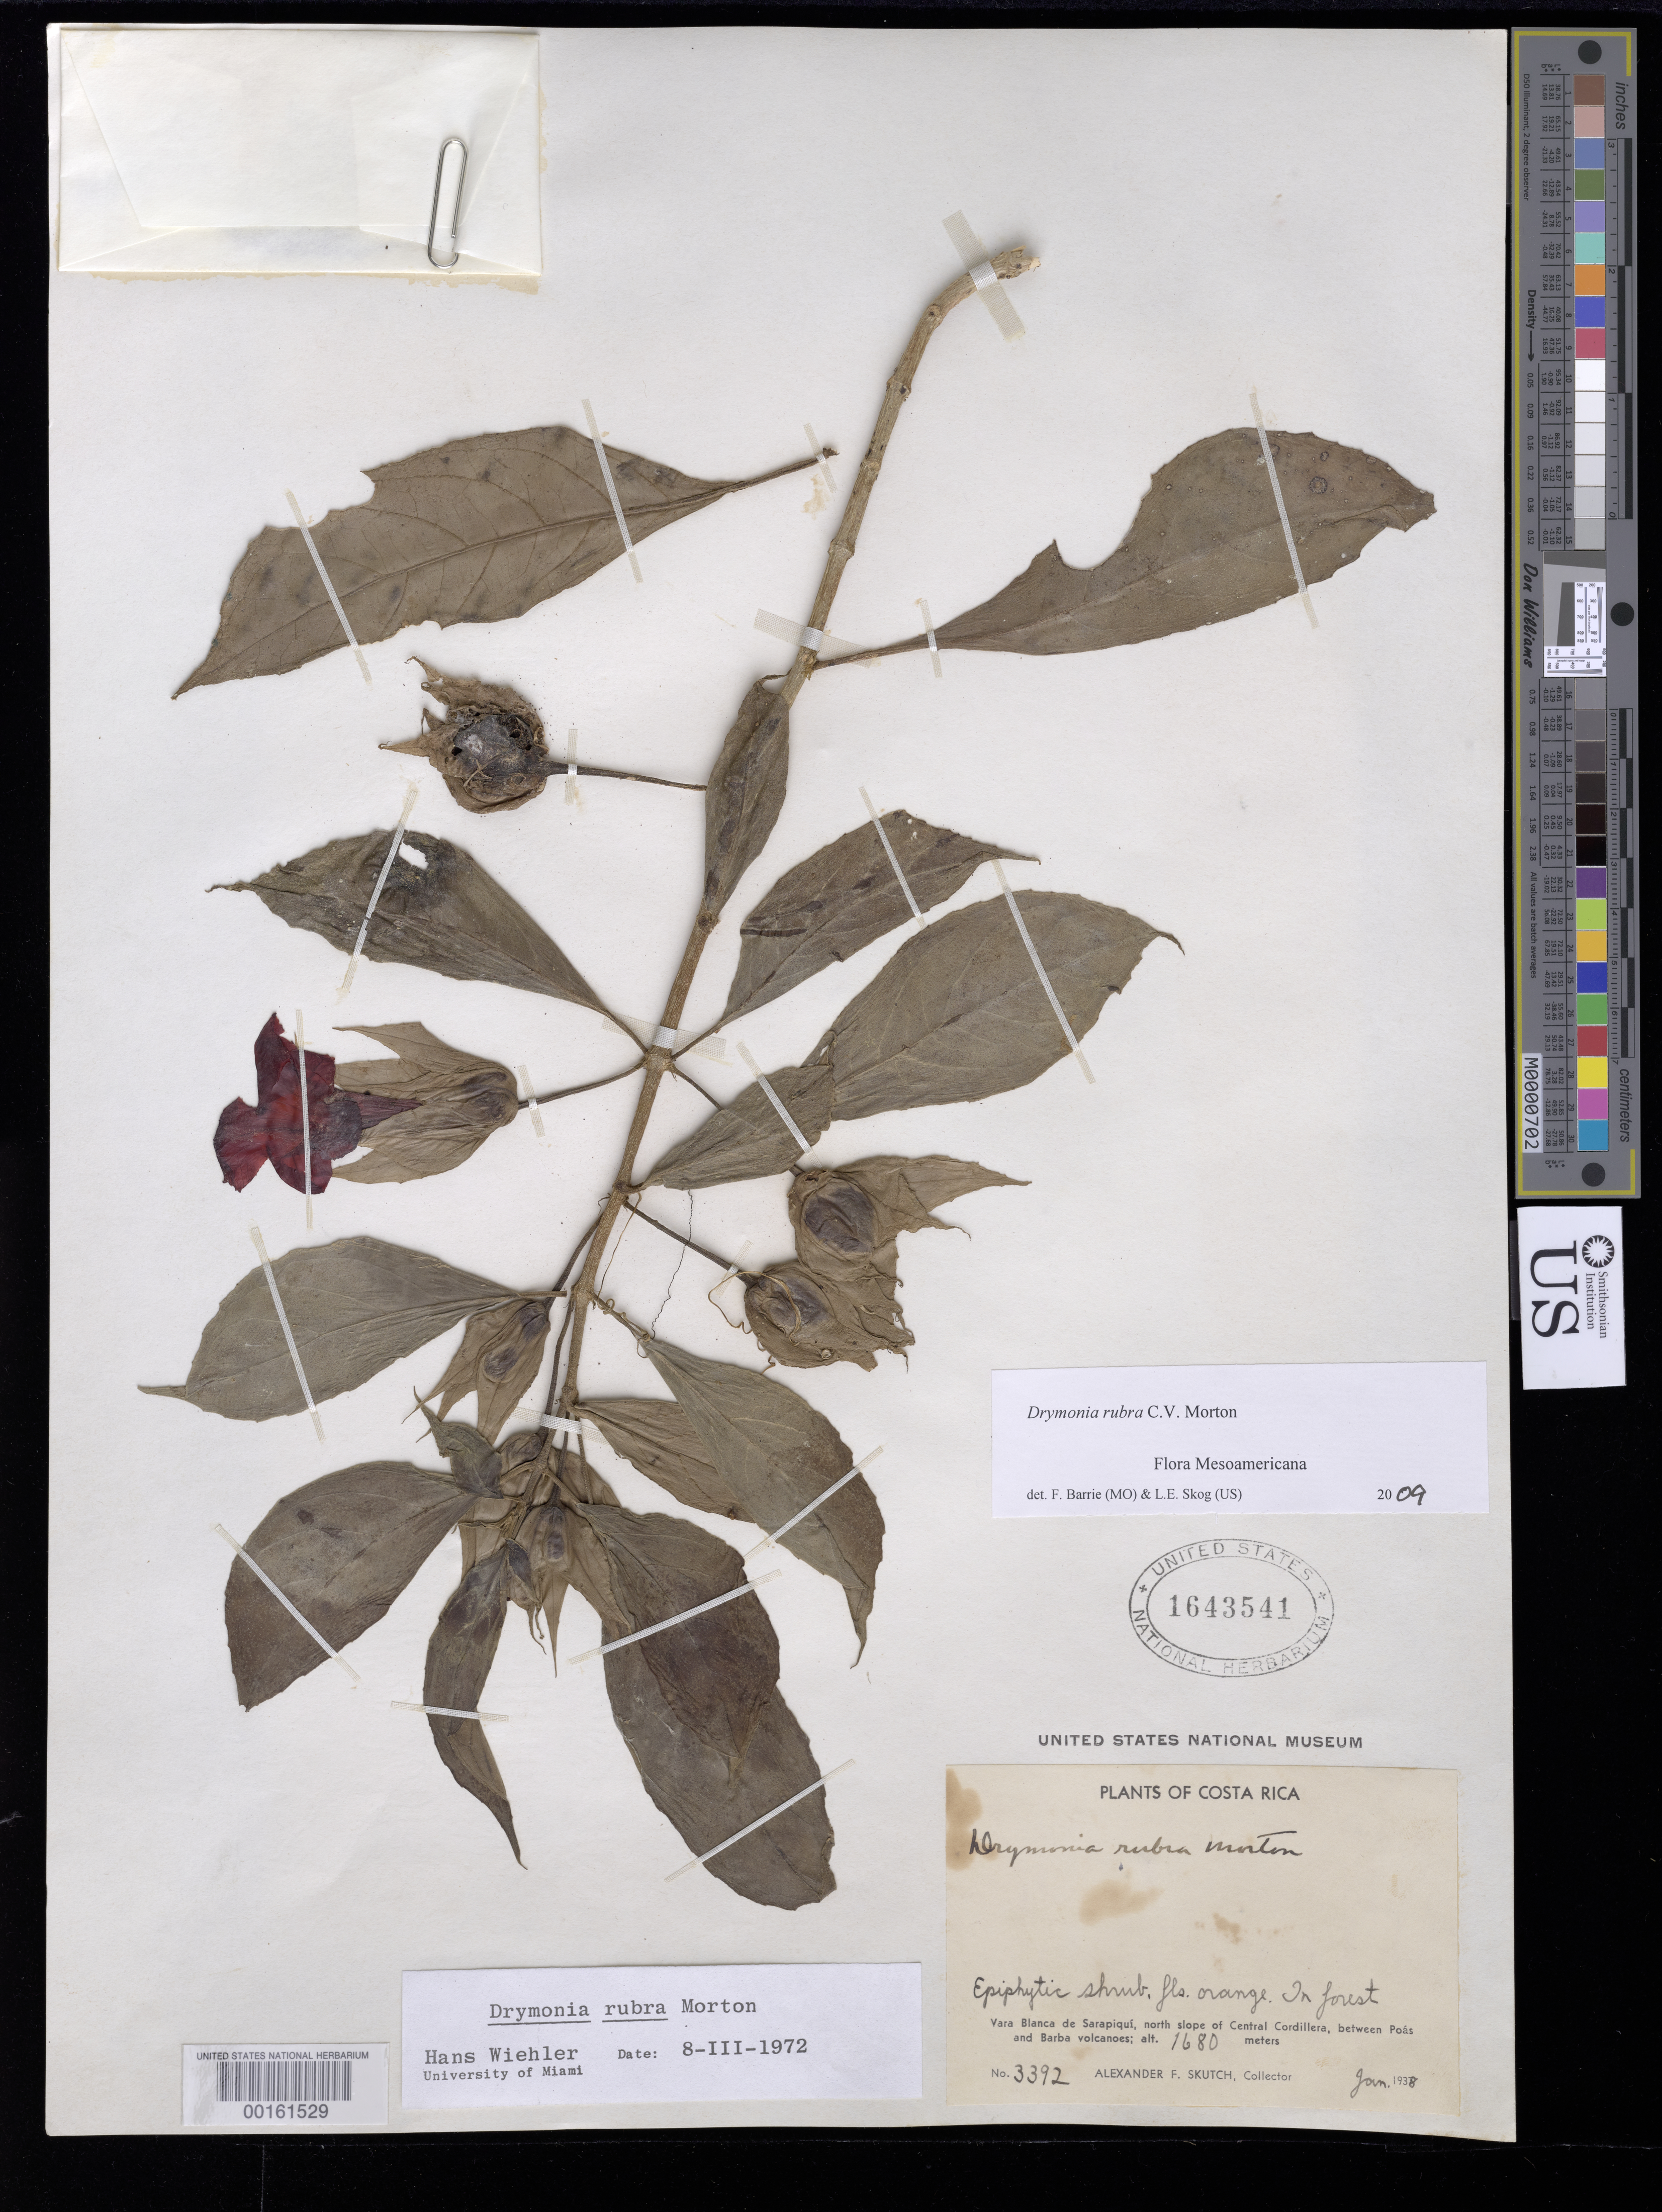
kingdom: Plantae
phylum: Tracheophyta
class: Magnoliopsida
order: Lamiales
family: Gesneriaceae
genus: Drymonia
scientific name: Drymonia rubra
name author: C.V. Morton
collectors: A. F. Skutch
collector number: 3392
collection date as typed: Jan 1938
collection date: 1938-01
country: Costa Rica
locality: Vara Blanca de Sarapiqui, north slope of Central Cordillera, between Poas and Barba volcanoes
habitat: In forest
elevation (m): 1680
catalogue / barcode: US 1643541